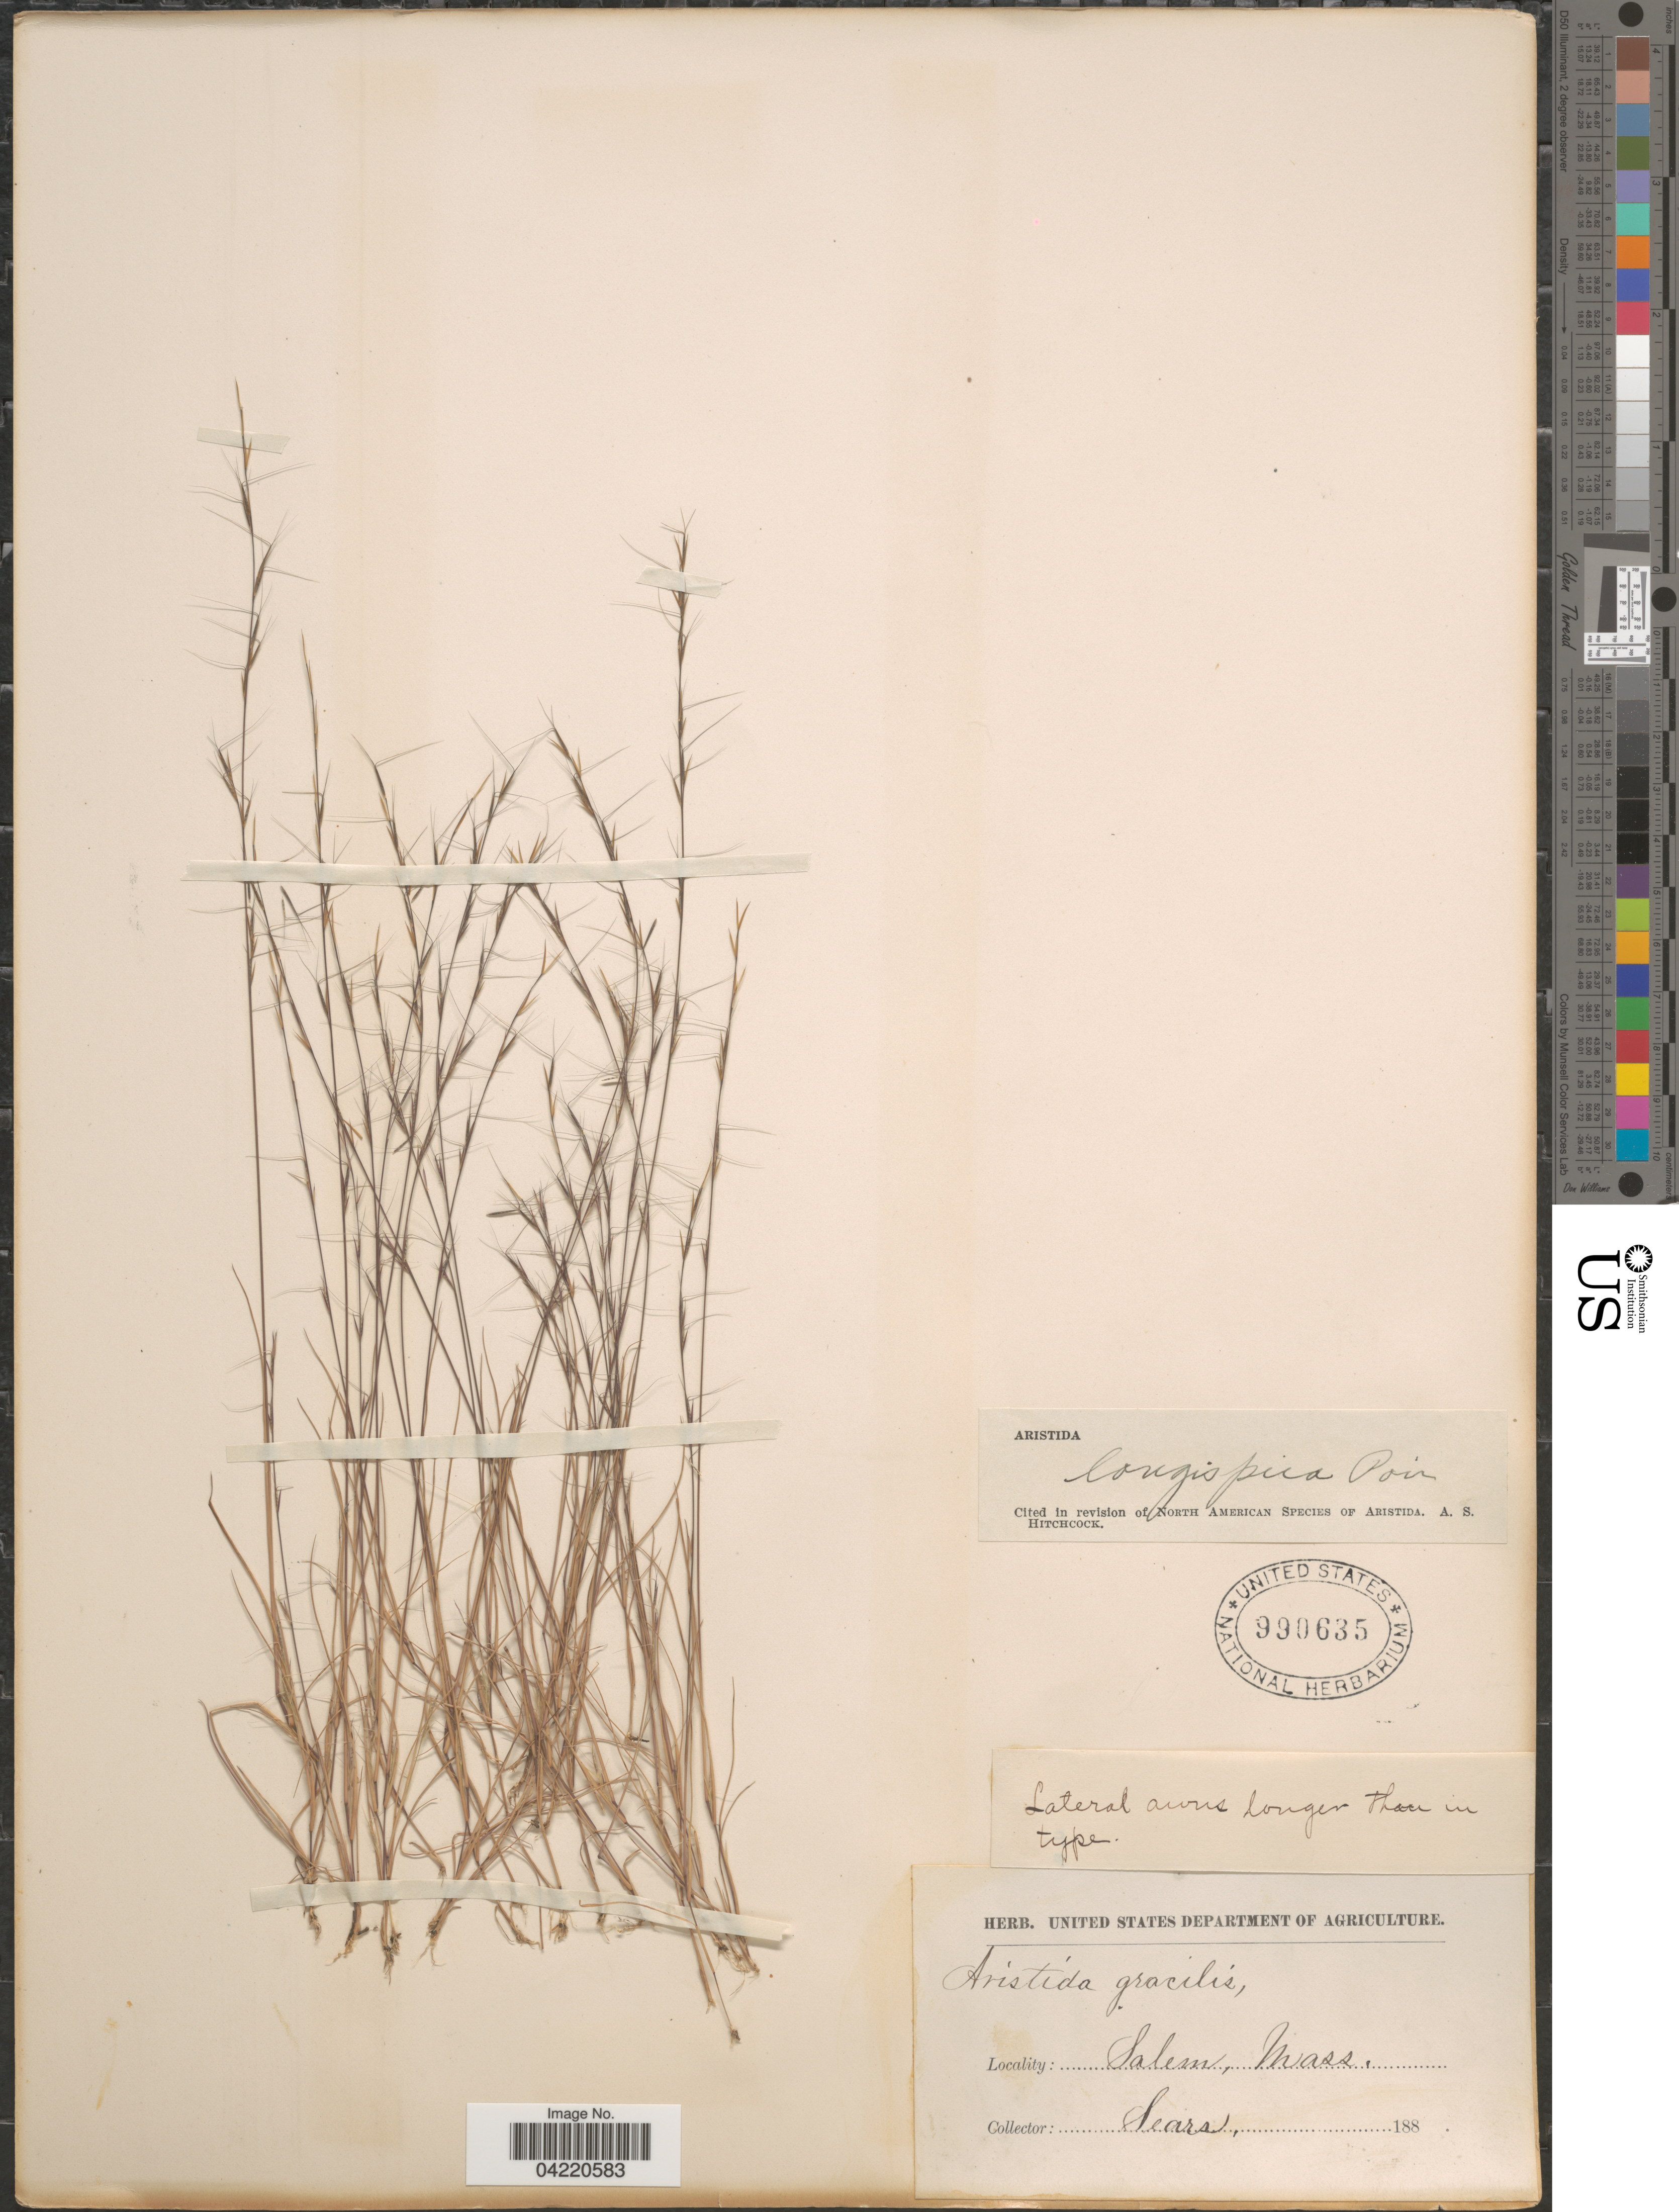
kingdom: Plantae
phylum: Tracheophyta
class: Liliopsida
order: Poales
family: Poaceae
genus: Aristida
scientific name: Aristida longespica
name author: Poir.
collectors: Sears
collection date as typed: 188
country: United States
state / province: Massachusetts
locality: Salem.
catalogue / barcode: US 990635